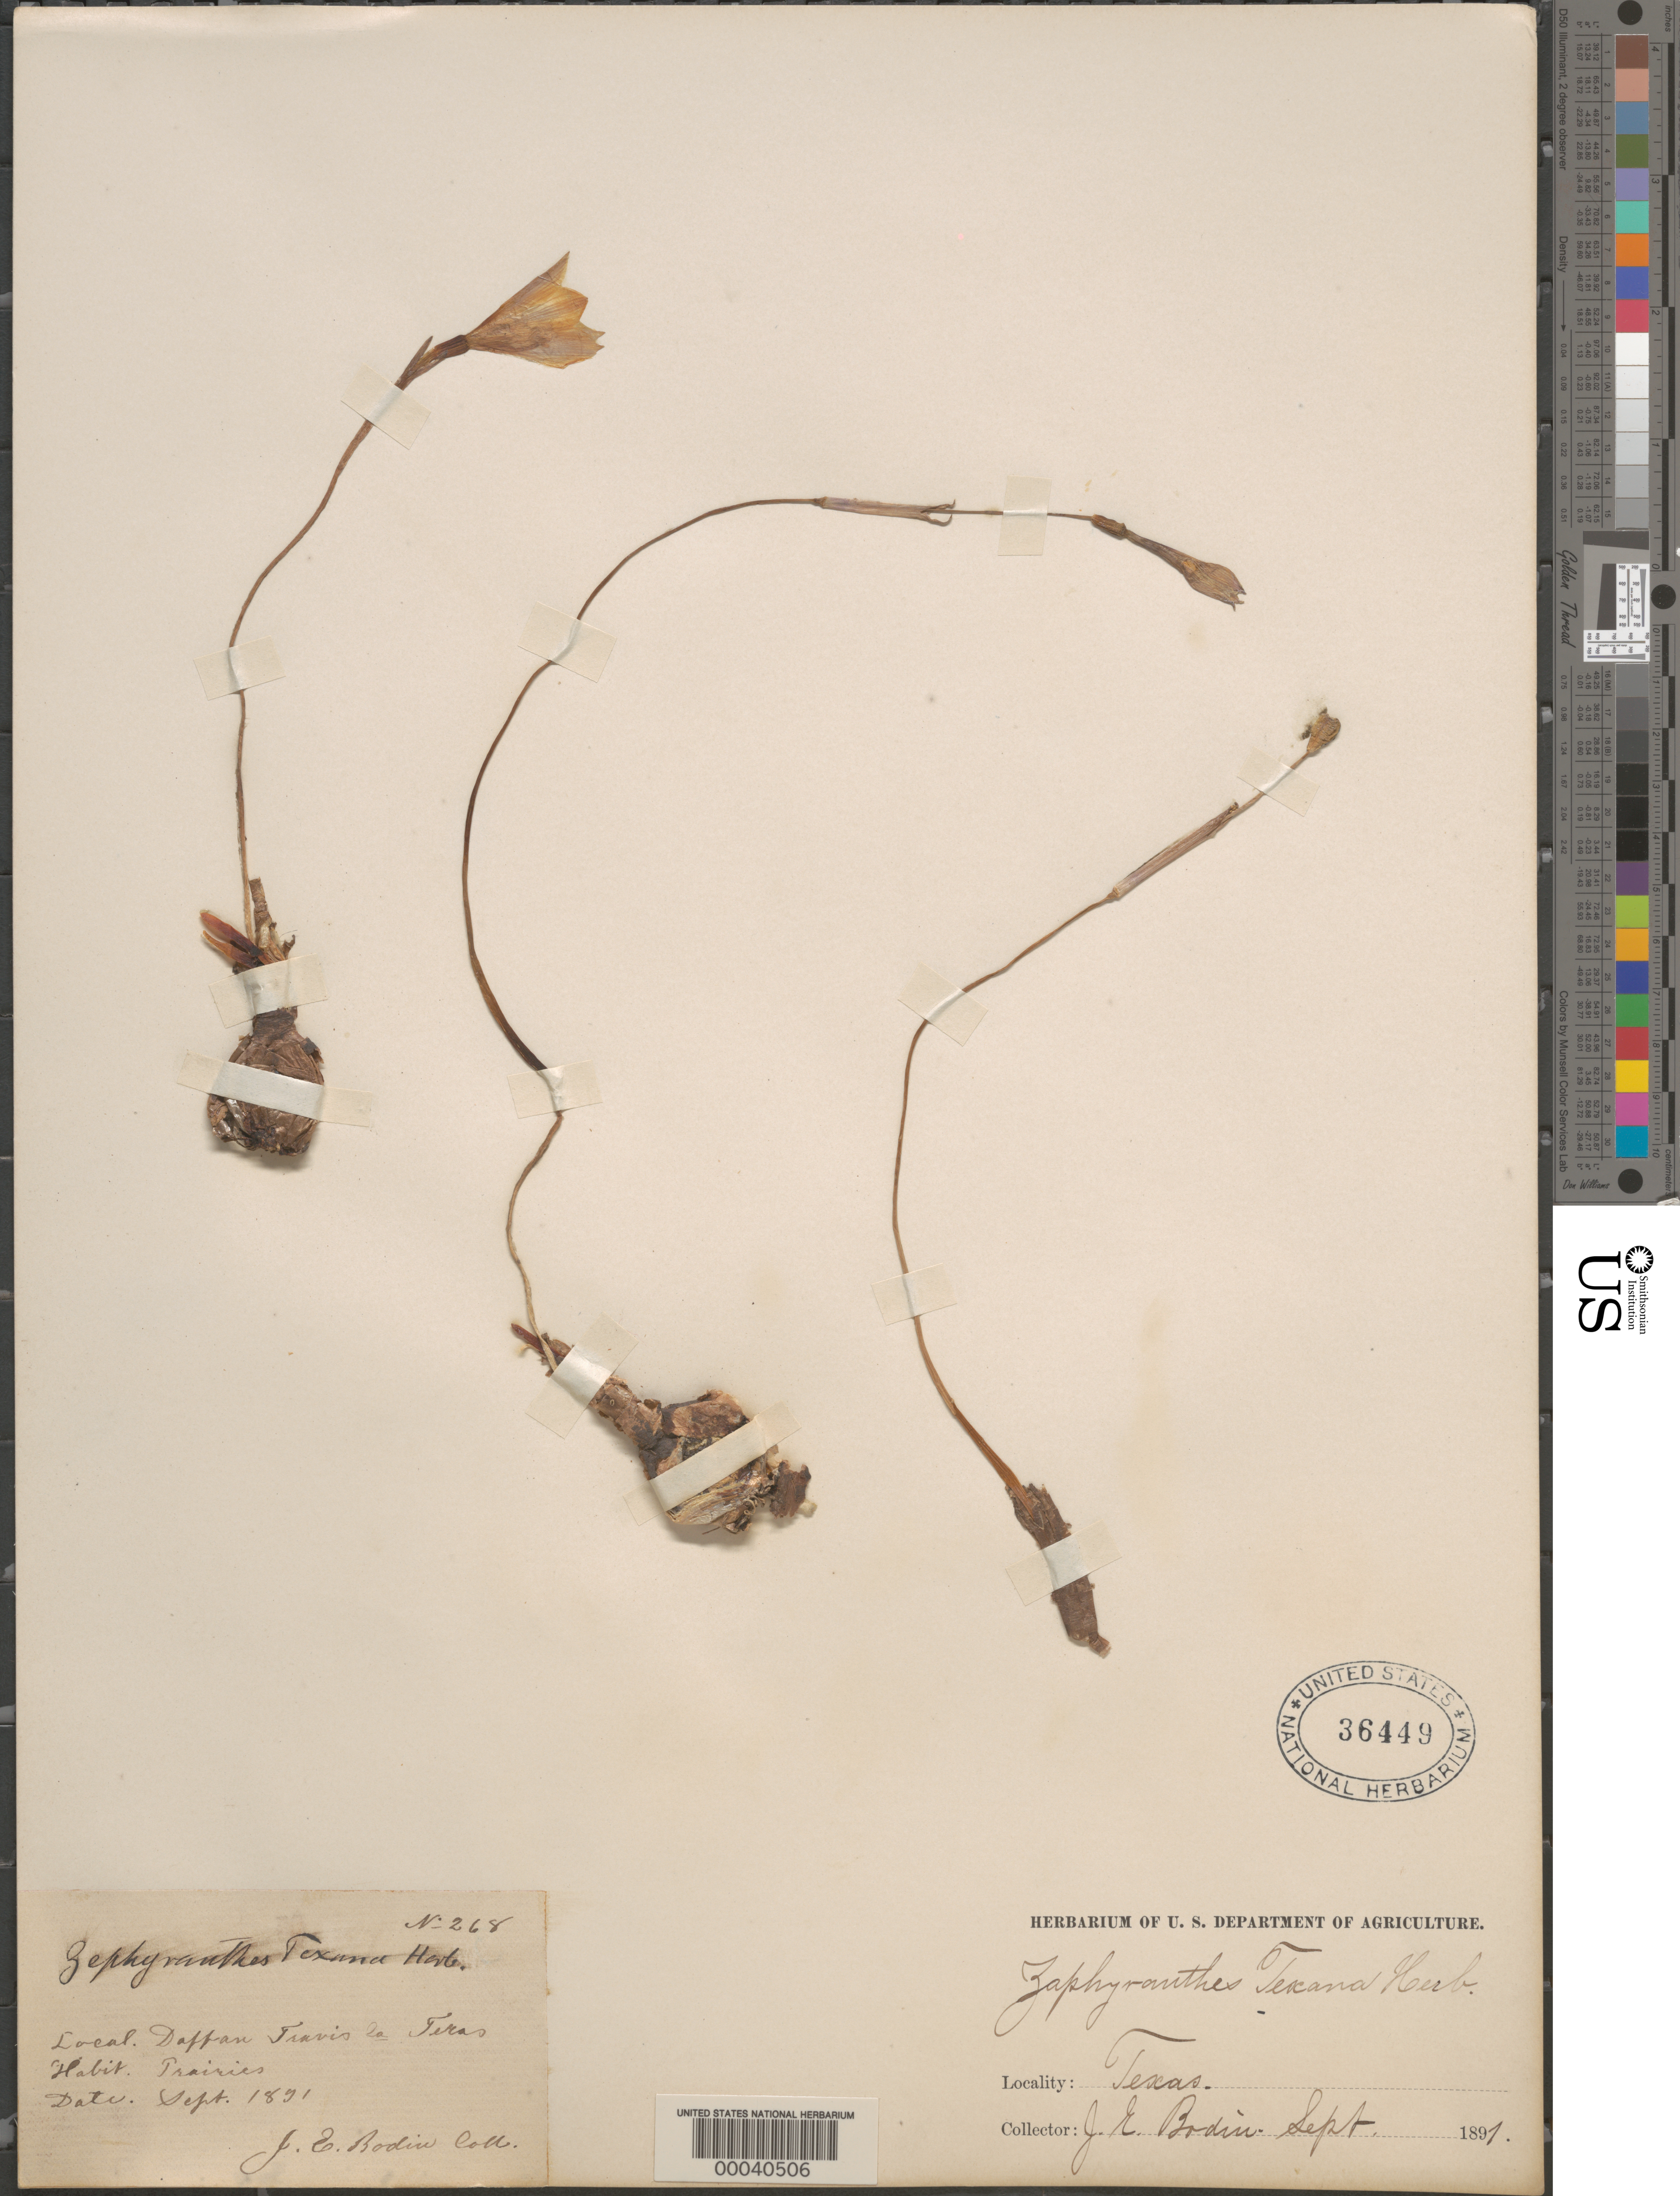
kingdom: Plantae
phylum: Tracheophyta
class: Liliopsida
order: Asparagales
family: Amaryllidaceae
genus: Zephyranthes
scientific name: Zephyranthes tubispatha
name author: (L'Hér.) Hub.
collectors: J. E. Bodin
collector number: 268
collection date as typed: Sep 1891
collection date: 1891-09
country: United States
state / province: Texas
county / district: Travis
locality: Daffan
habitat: Prairies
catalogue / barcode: US 36449